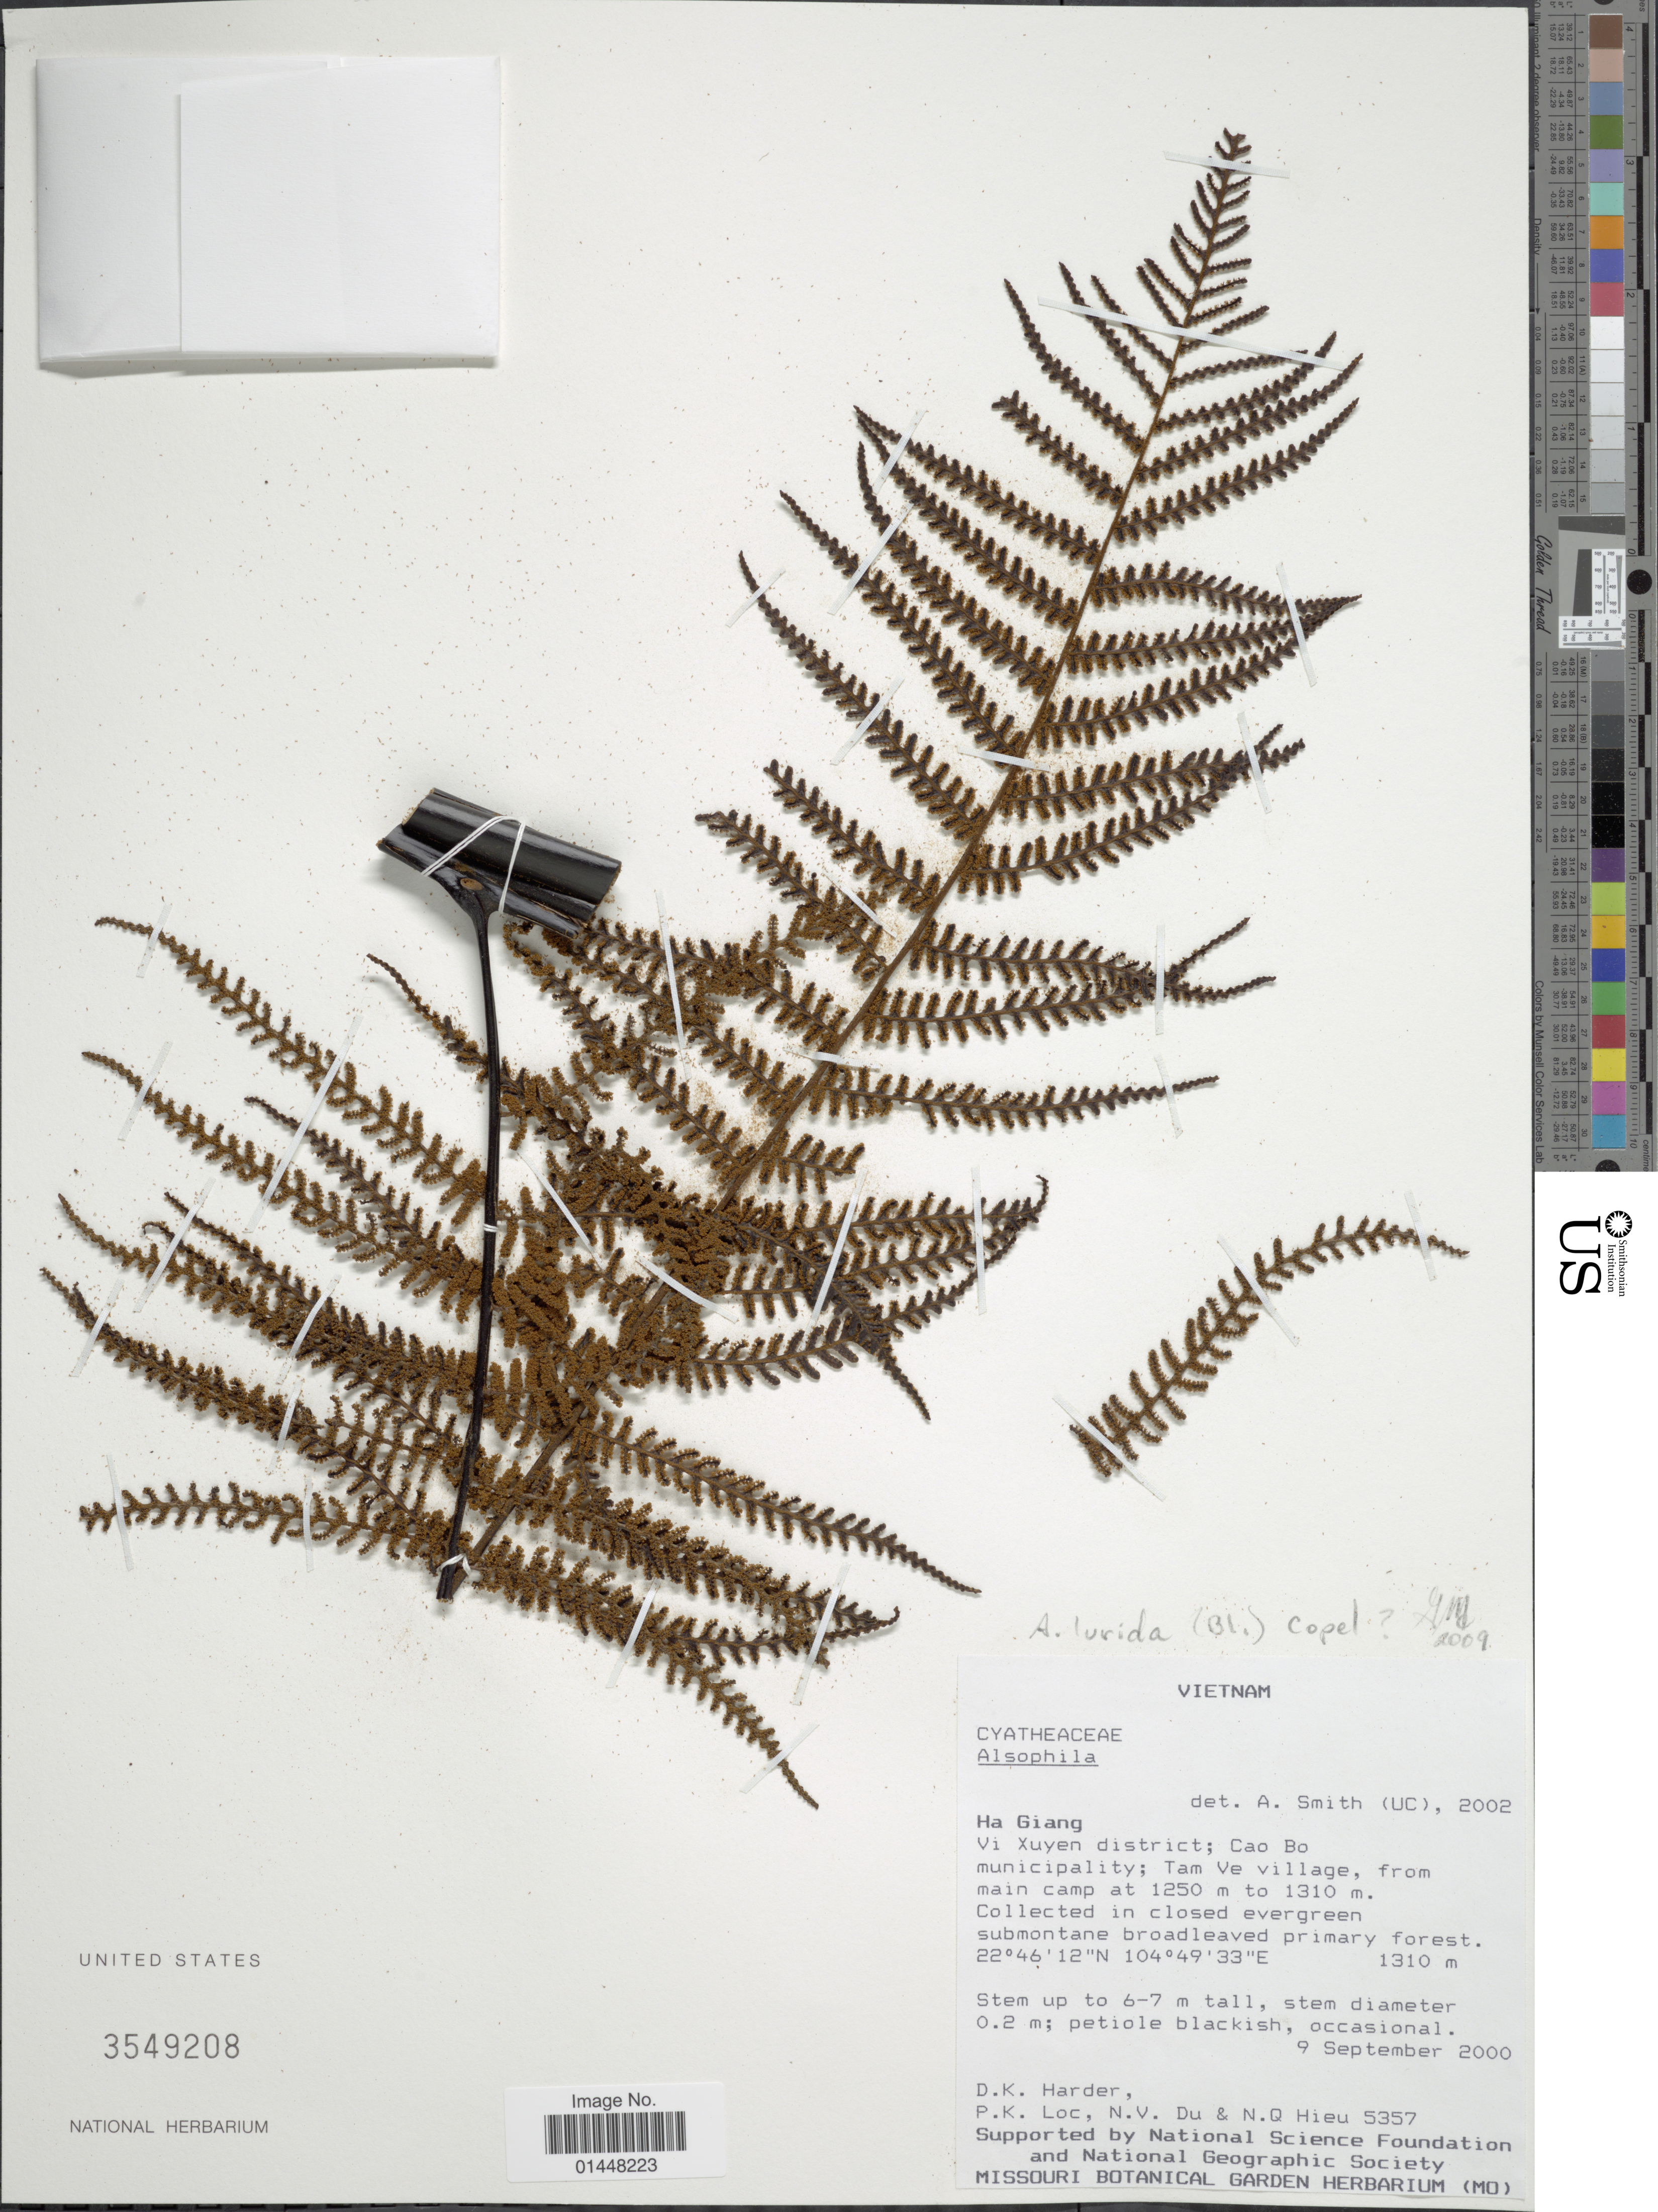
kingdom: Plantae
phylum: Tracheophyta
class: Polypodiopsida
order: Cyatheales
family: Cyatheaceae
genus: Gymnosphaera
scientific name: Gymnosphaera kingii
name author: (Clarke) Copel.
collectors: D. Harder, P. K. Lôc, N. Du & N. Hieu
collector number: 5357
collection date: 2000-09-09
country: Vietnam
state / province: Ha Giang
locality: Vi Xuyen district; Cao Bo municipality; Tam Ve village, from main camp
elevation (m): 1250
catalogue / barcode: US 3549208